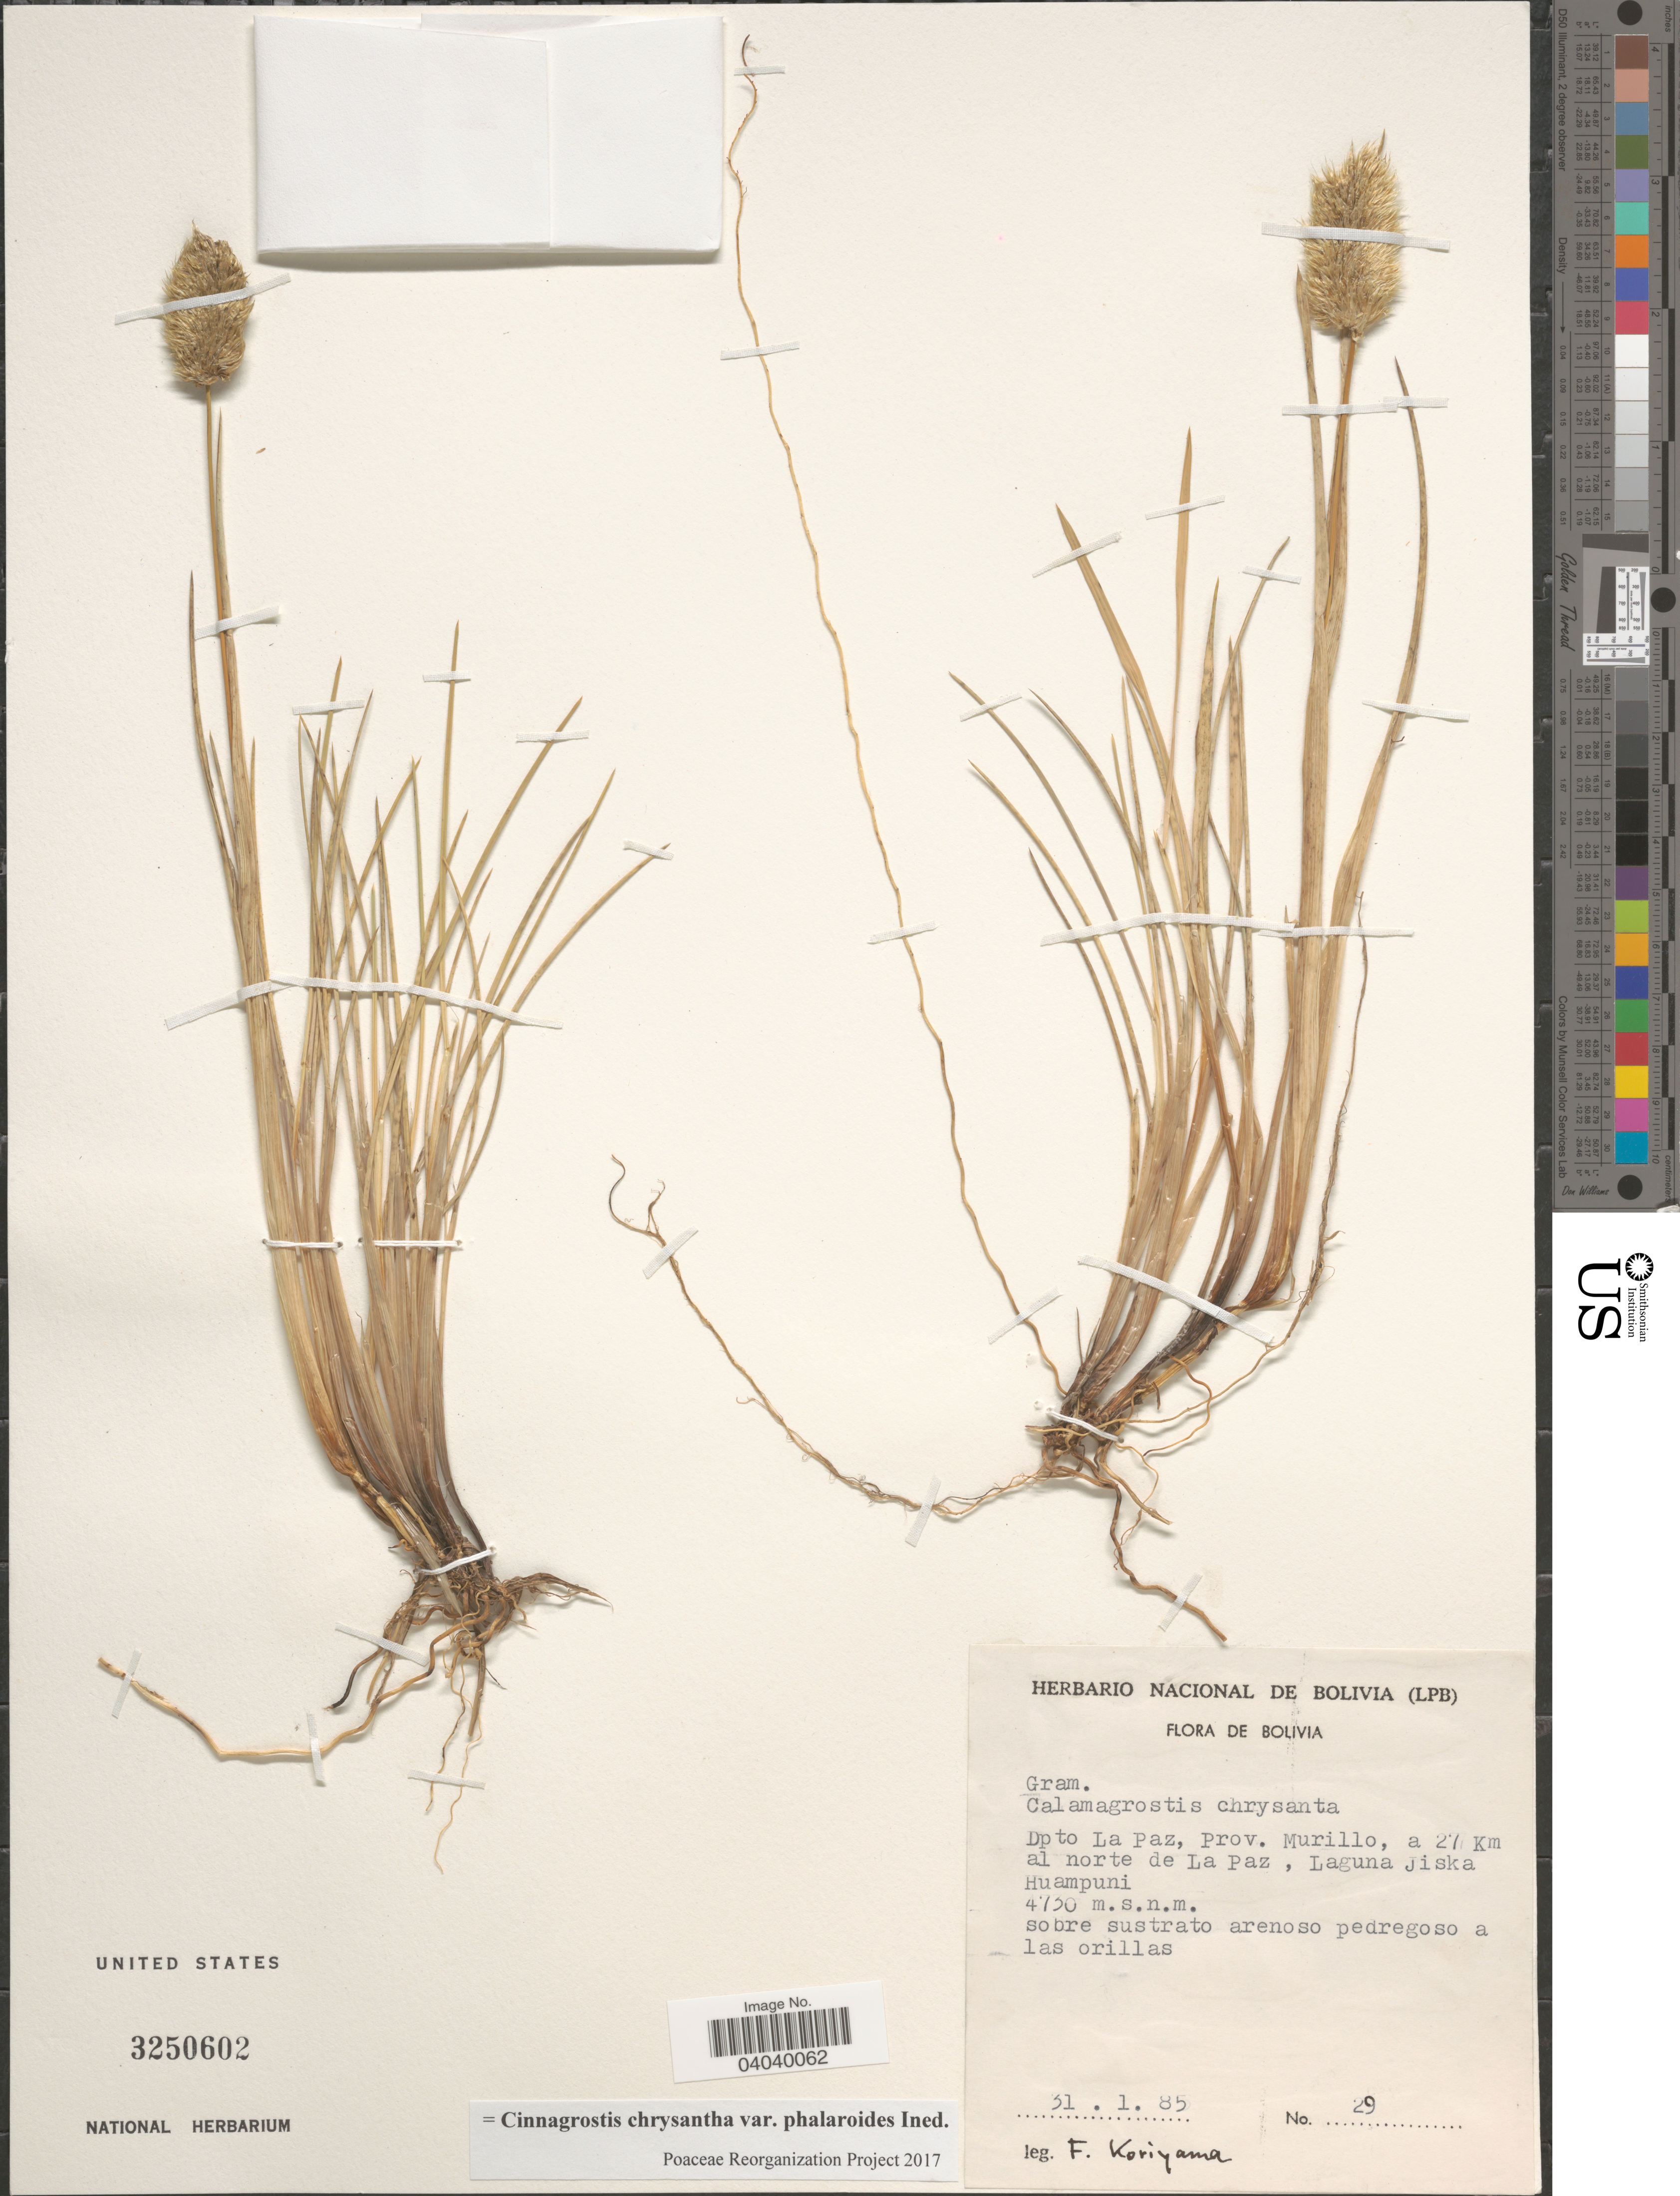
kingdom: Plantae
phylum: Tracheophyta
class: Liliopsida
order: Poales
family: Poaceae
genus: Deschampsia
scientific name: Deschampsia chrysantha var. phalaroides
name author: (Wedd.) Saarela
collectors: F. Koriyama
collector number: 29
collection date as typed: Transcribed d/m/y: 31/1/85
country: Bolivia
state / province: La Paz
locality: Dpto La Paz, Prov. Murillo, a 27 Km al norte de La Paz, Laguna Jiska Huampuni.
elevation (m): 4730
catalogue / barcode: US 3250602